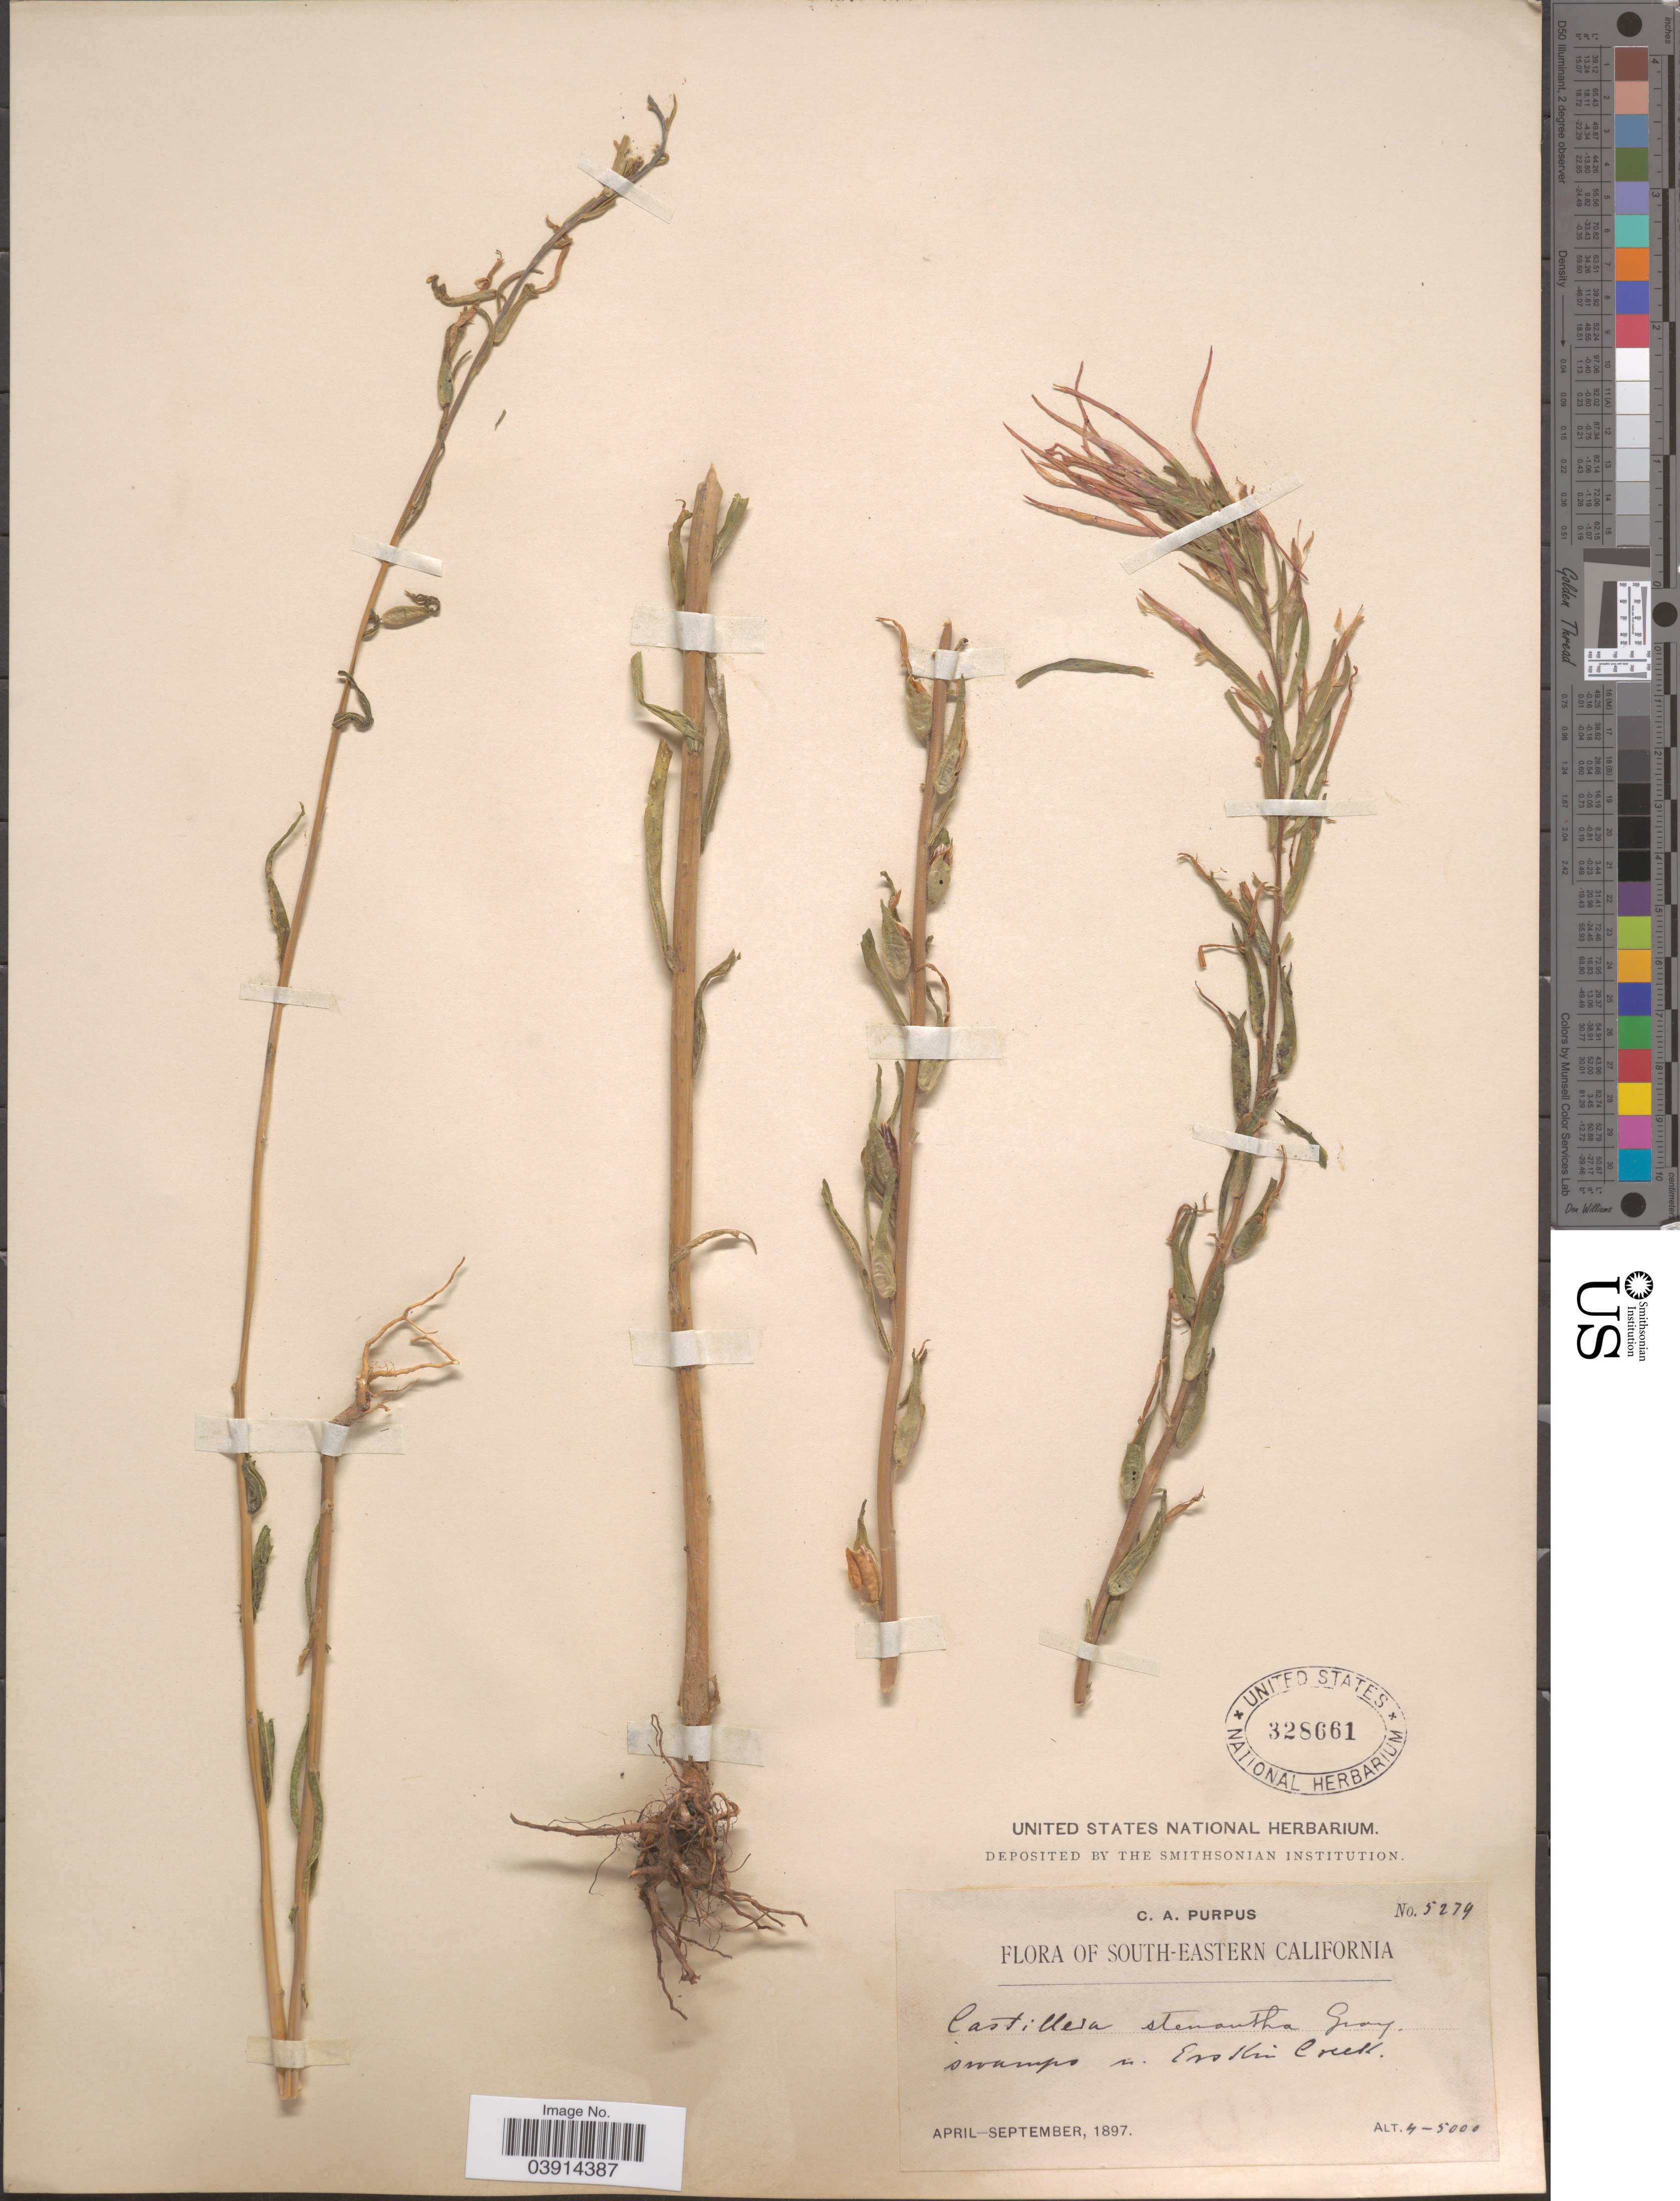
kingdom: Plantae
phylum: Tracheophyta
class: Magnoliopsida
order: Lamiales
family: Orobanchaceae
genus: Castilleja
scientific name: Castilleja stenantha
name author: A. Gray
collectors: C. A. Purpus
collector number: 5279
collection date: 1897-04/1897-09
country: United States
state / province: California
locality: South-Eastern California. Swamps n. Erskin Creek.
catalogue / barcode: US 328661